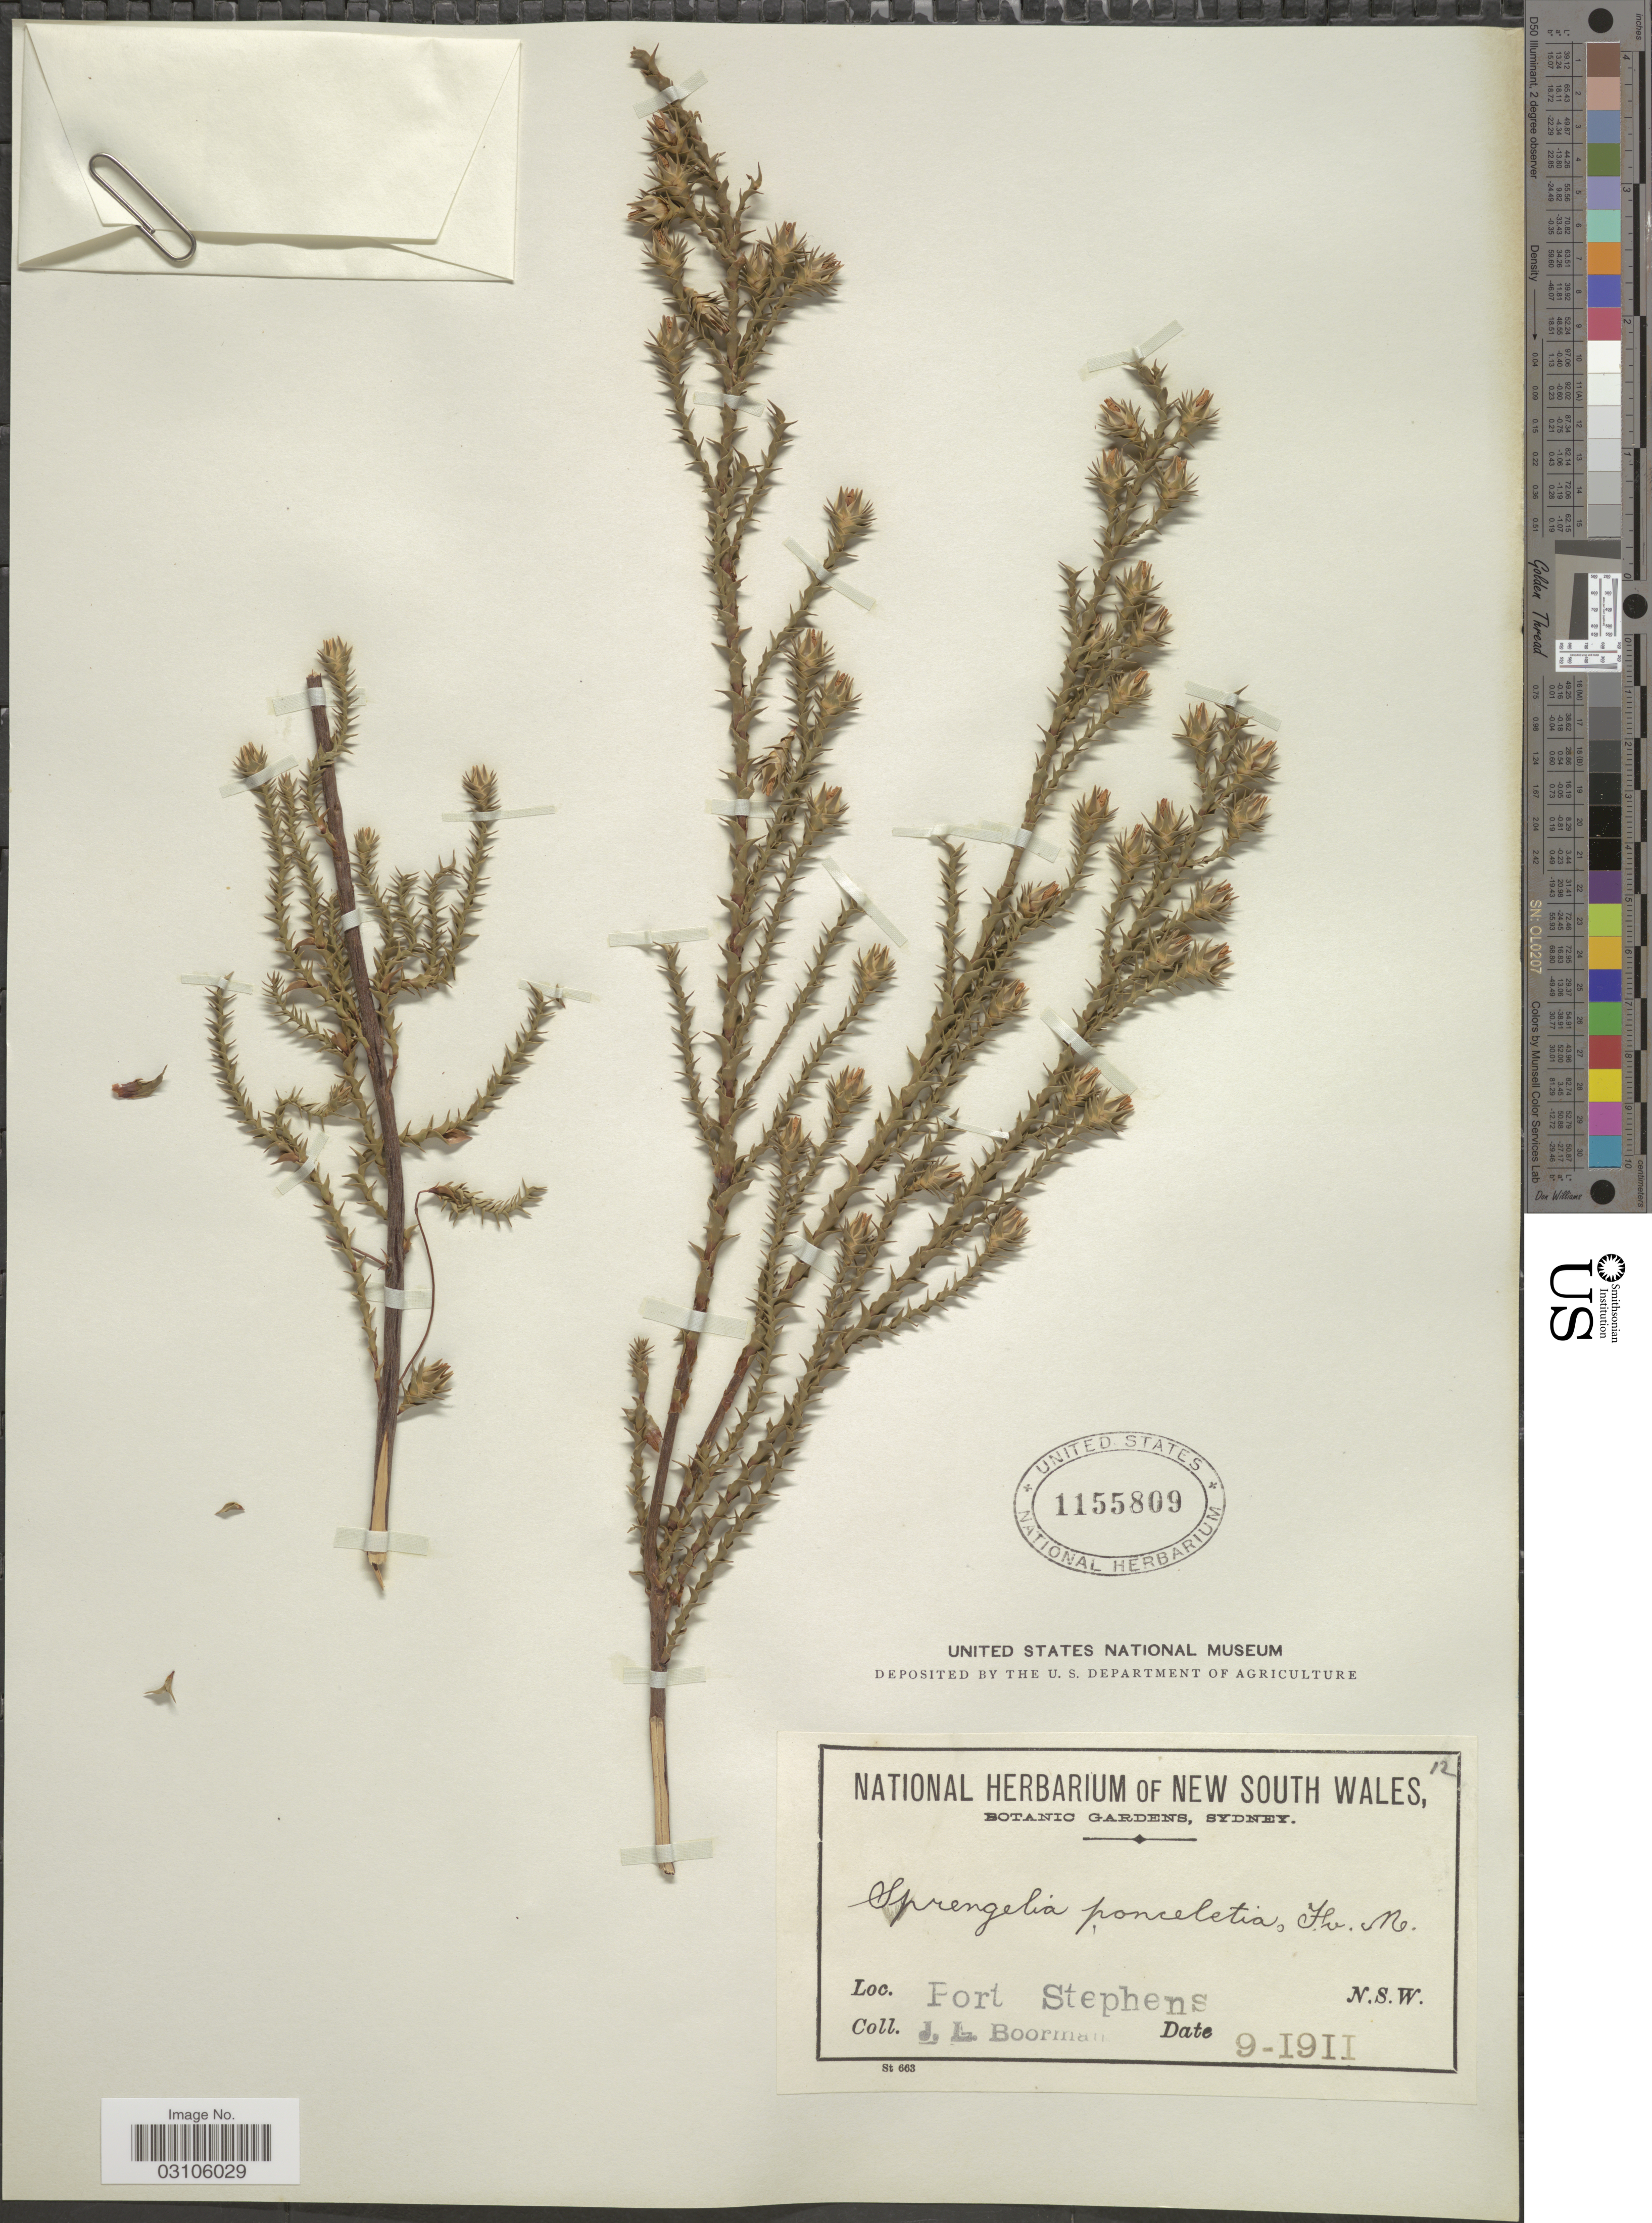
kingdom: Plantae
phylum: Tracheophyta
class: Magnoliopsida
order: Ericales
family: Ericaceae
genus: Sprengelia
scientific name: Sprengelia ponceletia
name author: F. Muell.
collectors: J. Boorman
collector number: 12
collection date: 1911-09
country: Australia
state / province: New South Wales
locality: Port Stephens.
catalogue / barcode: US 1155809